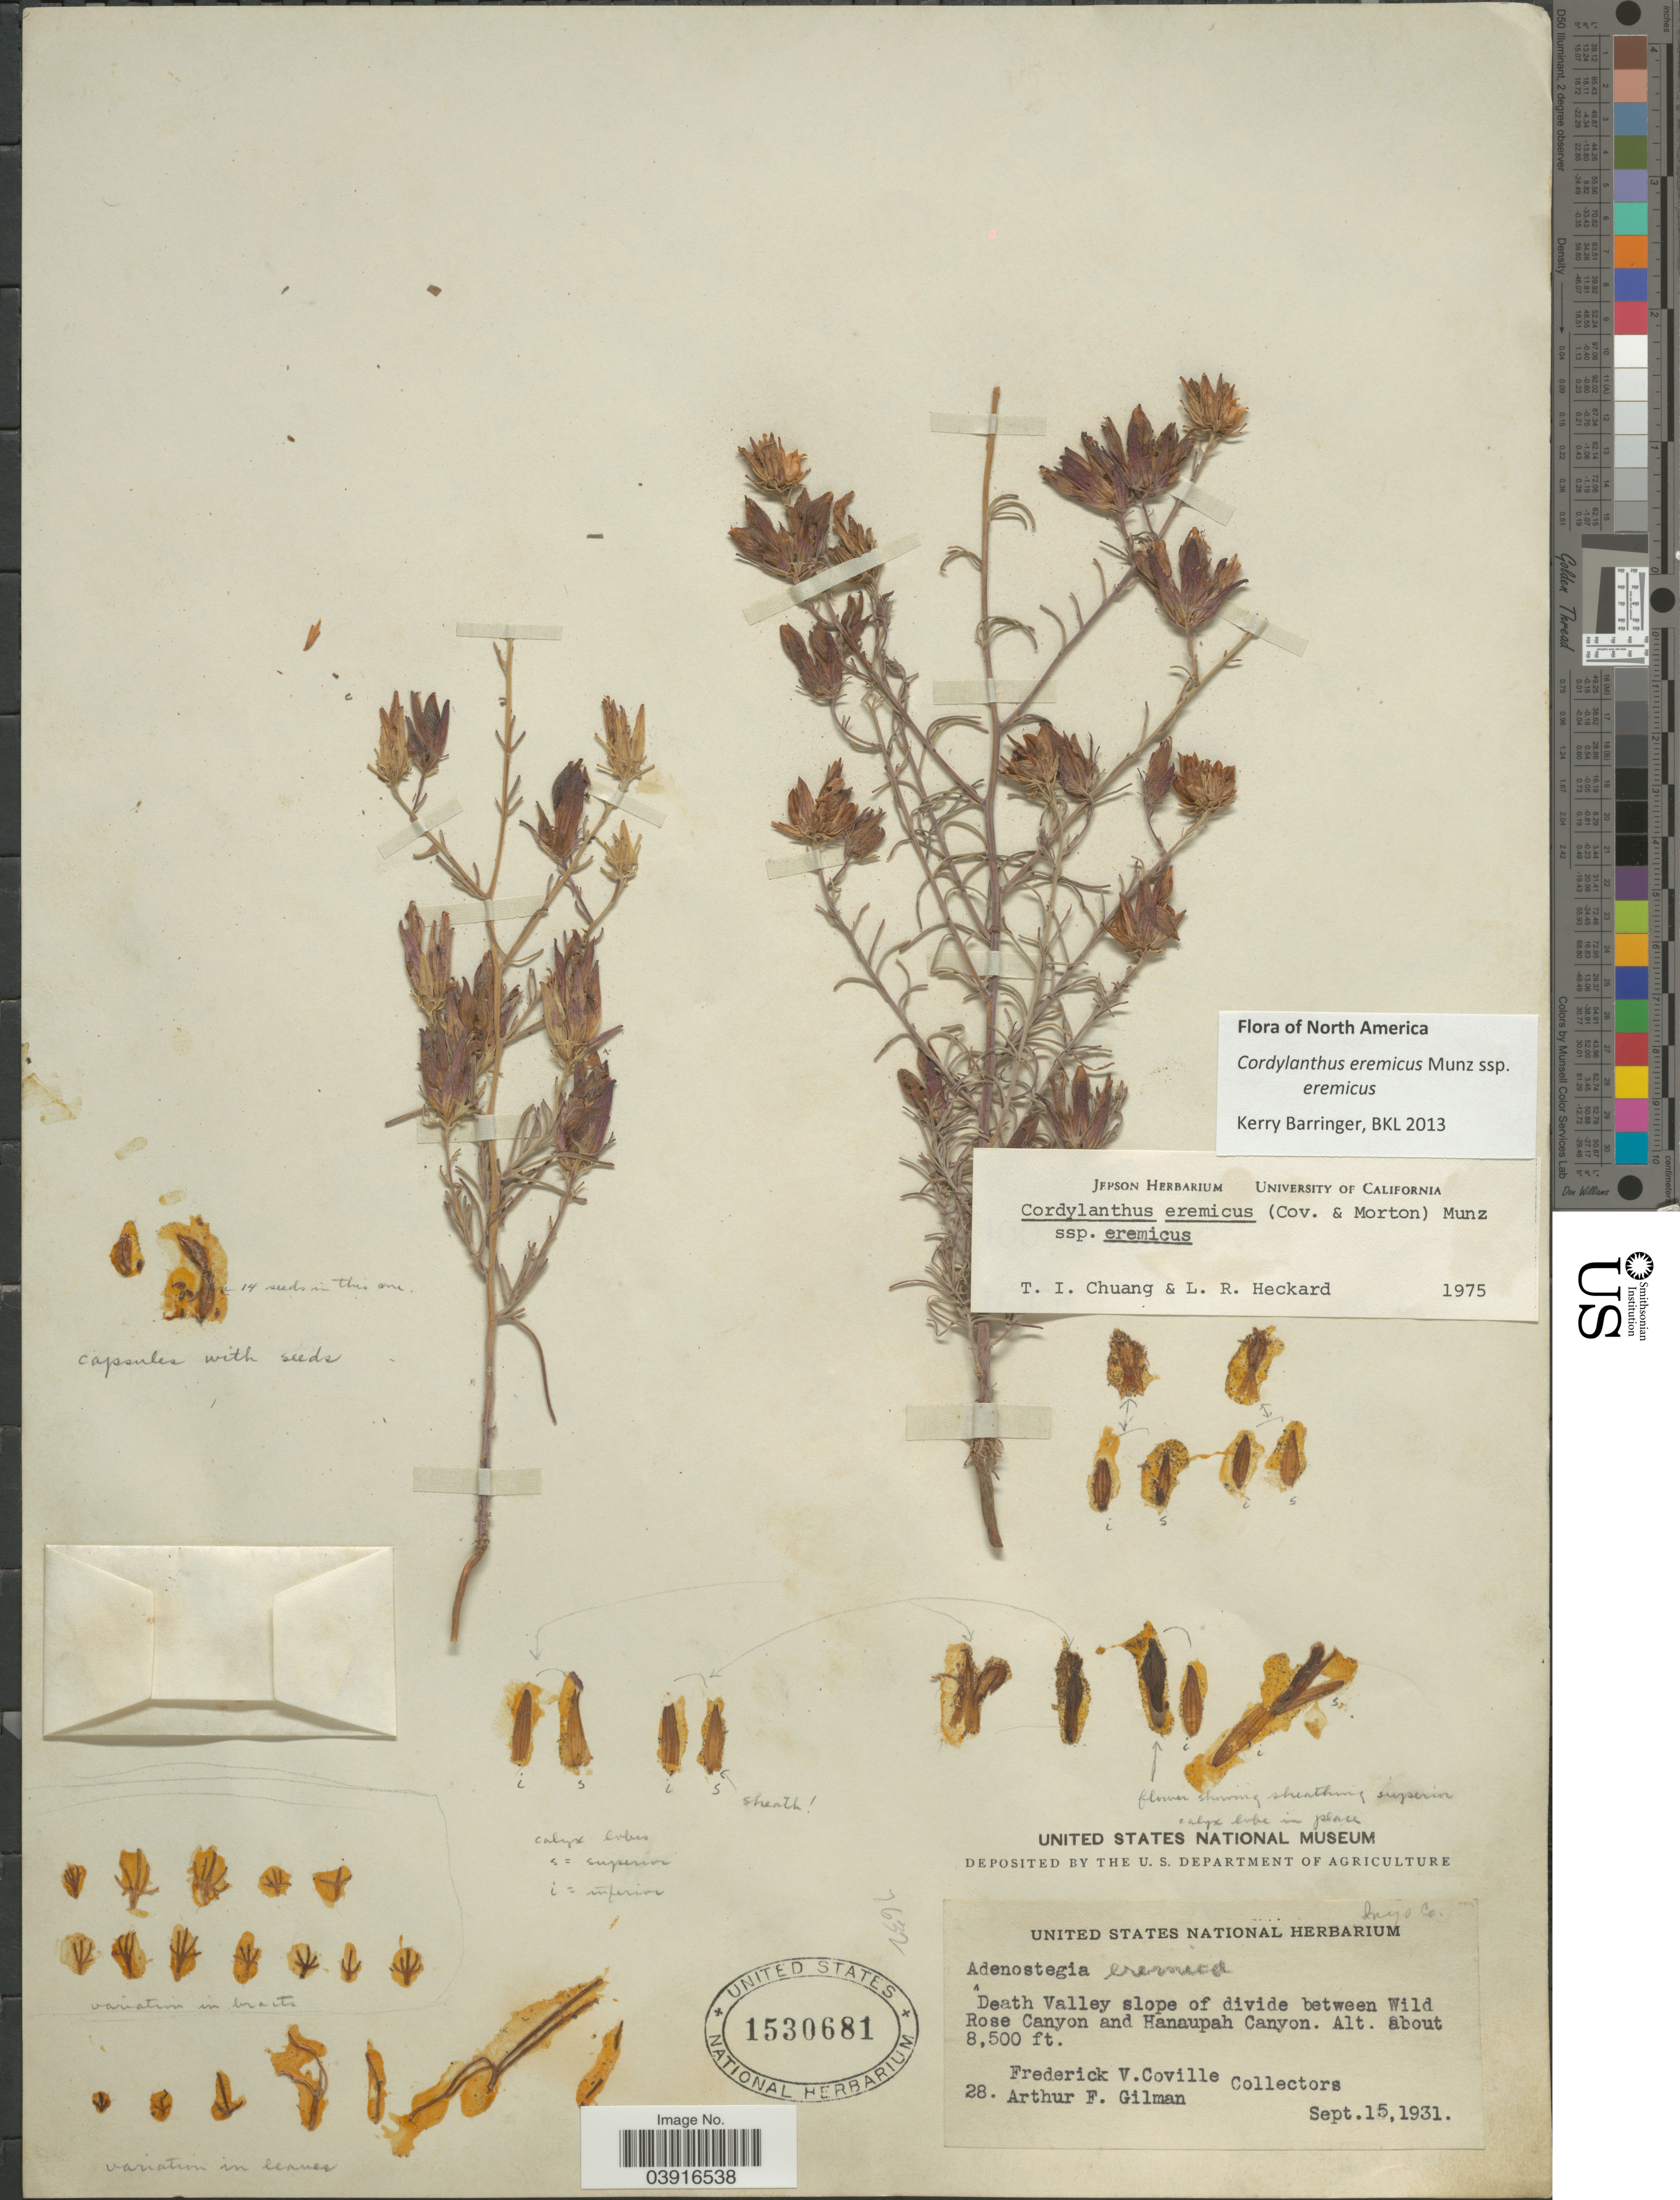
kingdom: Plantae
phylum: Tracheophyta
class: Magnoliopsida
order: Lamiales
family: Orobanchaceae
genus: Cordylanthus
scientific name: Cordylanthus eremicus subsp. eremicus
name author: (Coville & C.V. Morton) Munz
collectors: F. V. Coville & A. Gilman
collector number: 28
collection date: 1931-09-15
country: United States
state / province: California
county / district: Inyo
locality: Inyo Co. Death Valley slope of divide between Wild Rose Canyon and Hanaupah Canyon.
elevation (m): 2591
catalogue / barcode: US 1530681